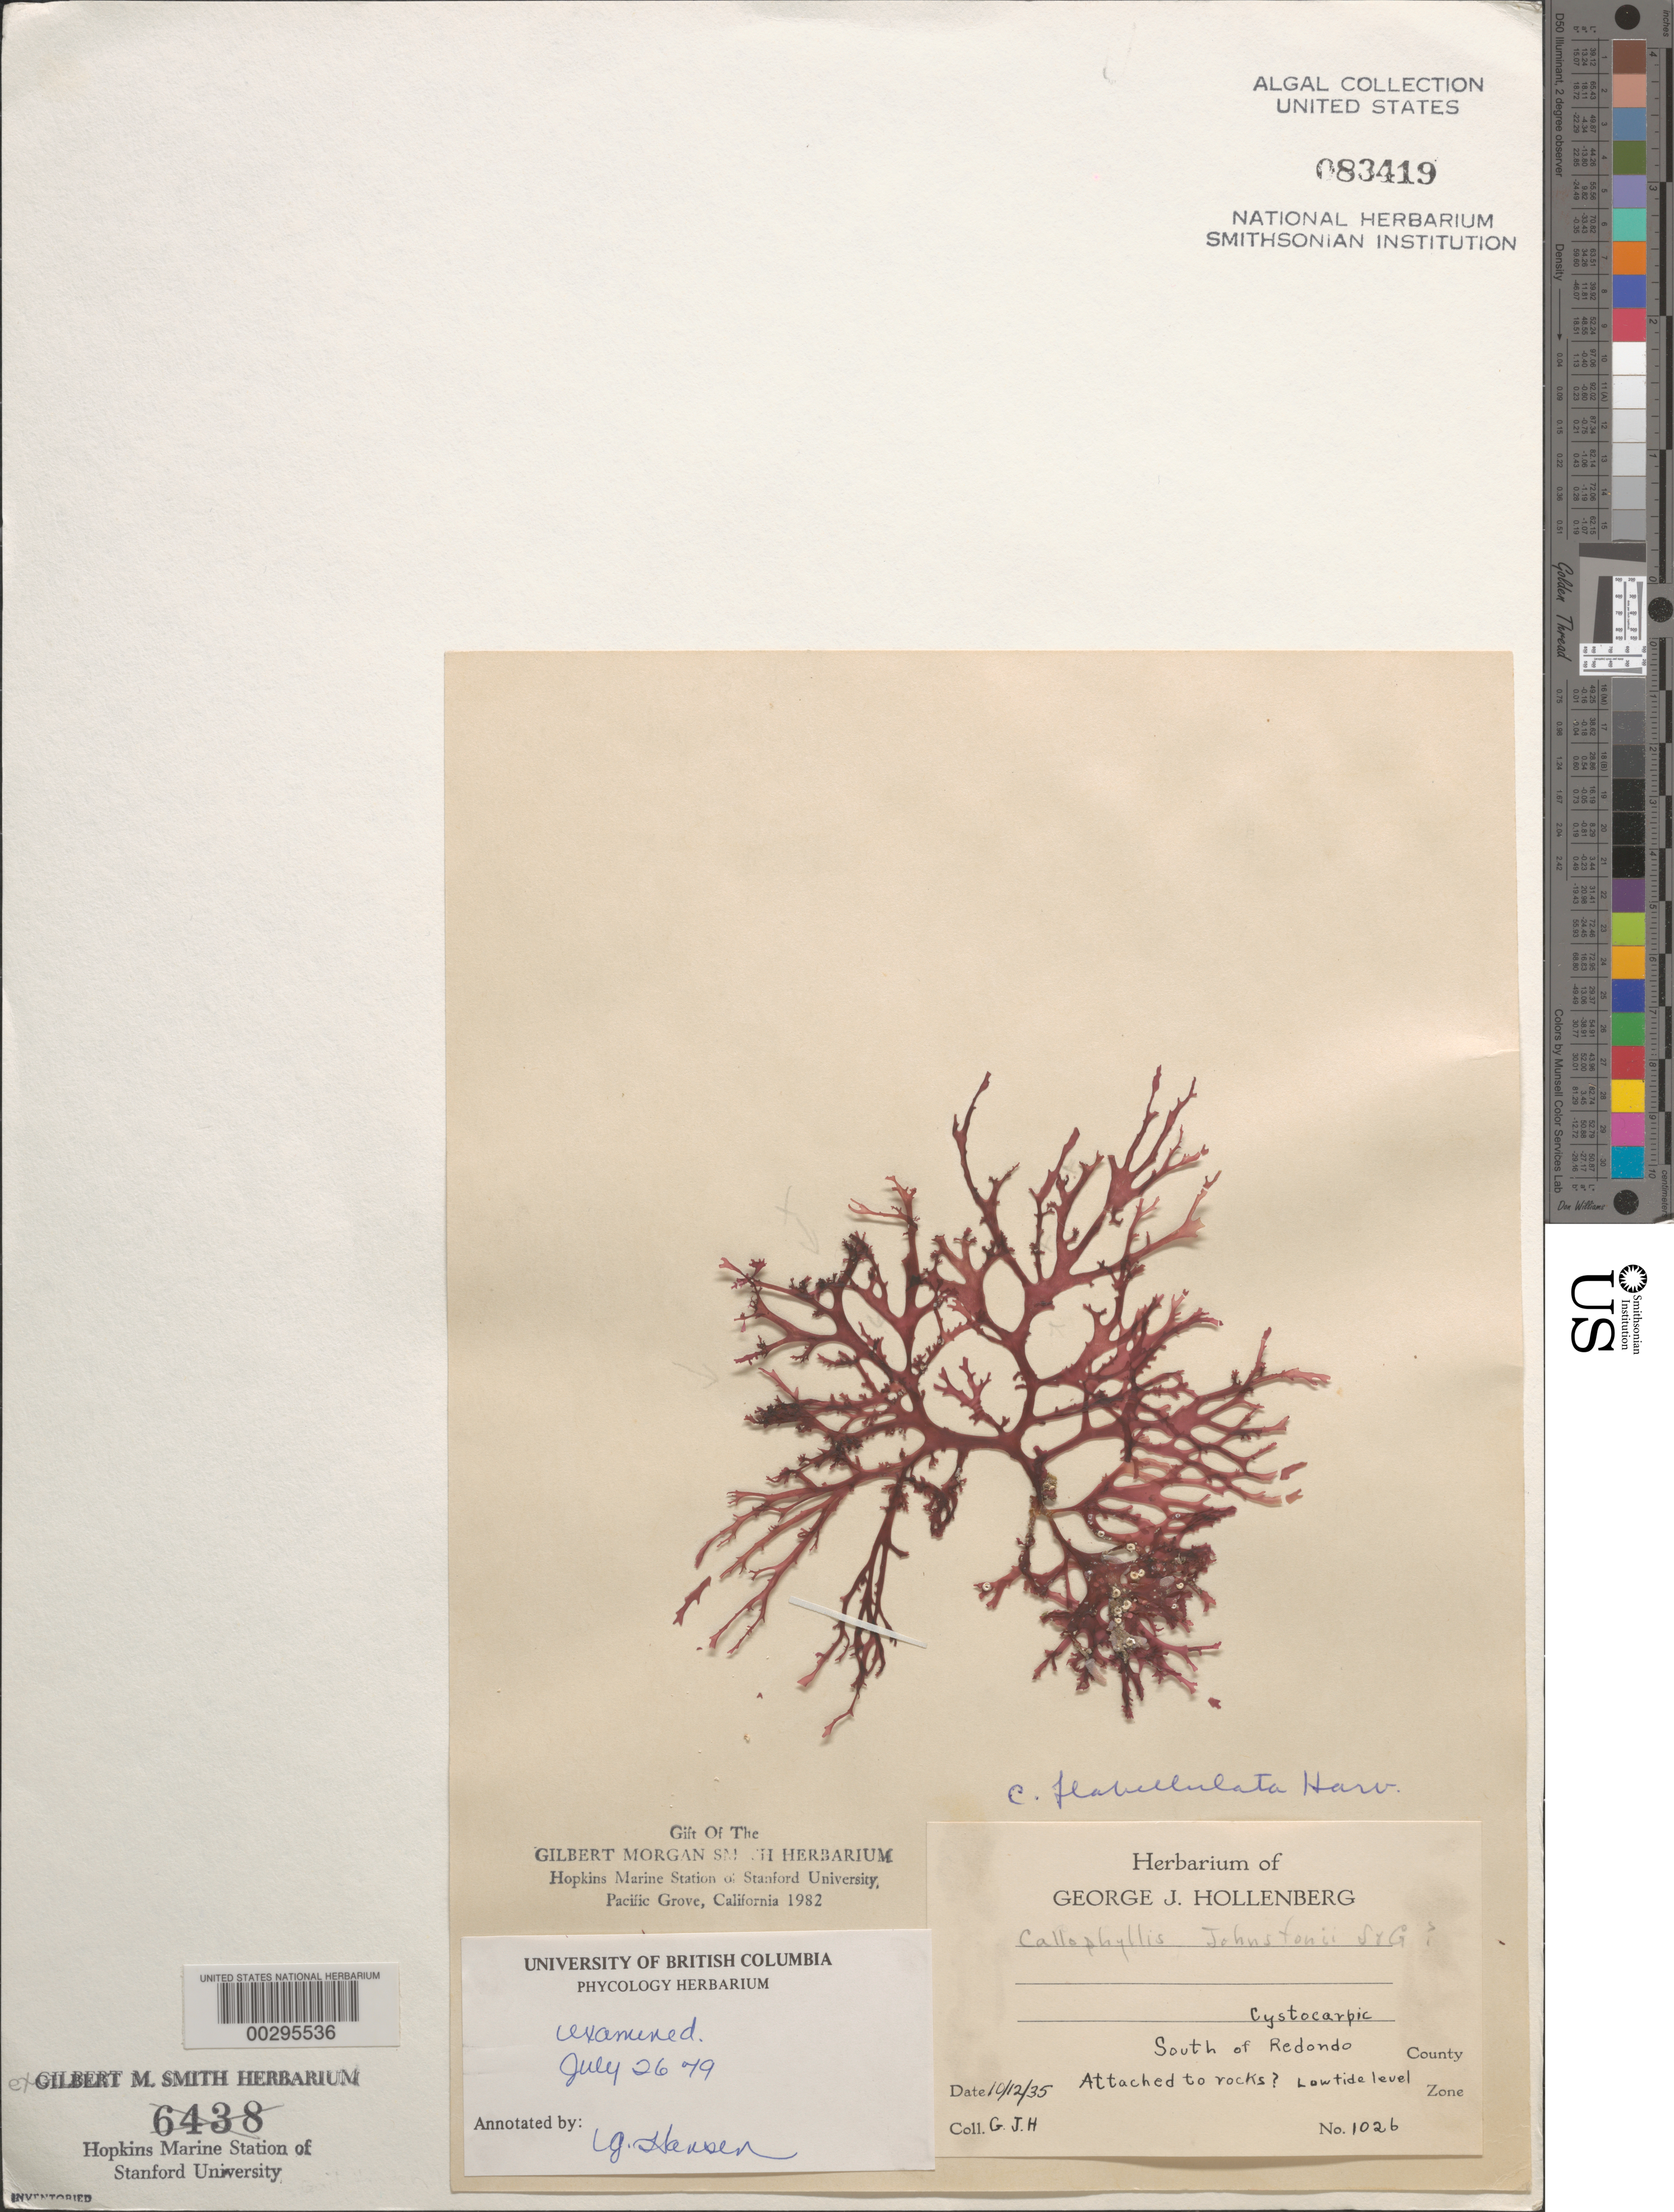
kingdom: Plantae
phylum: Rhodophyta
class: Florideophyceae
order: Gigartinales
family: Kallymeniaceae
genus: Callophyllis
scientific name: Callophyllis flabellulata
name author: Harv.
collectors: G. Hollenberg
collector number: GJH 1026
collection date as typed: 12 Oct 1935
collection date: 1935-10-12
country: United States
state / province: California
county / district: Los Angeles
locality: South of Redondo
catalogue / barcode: US 83419